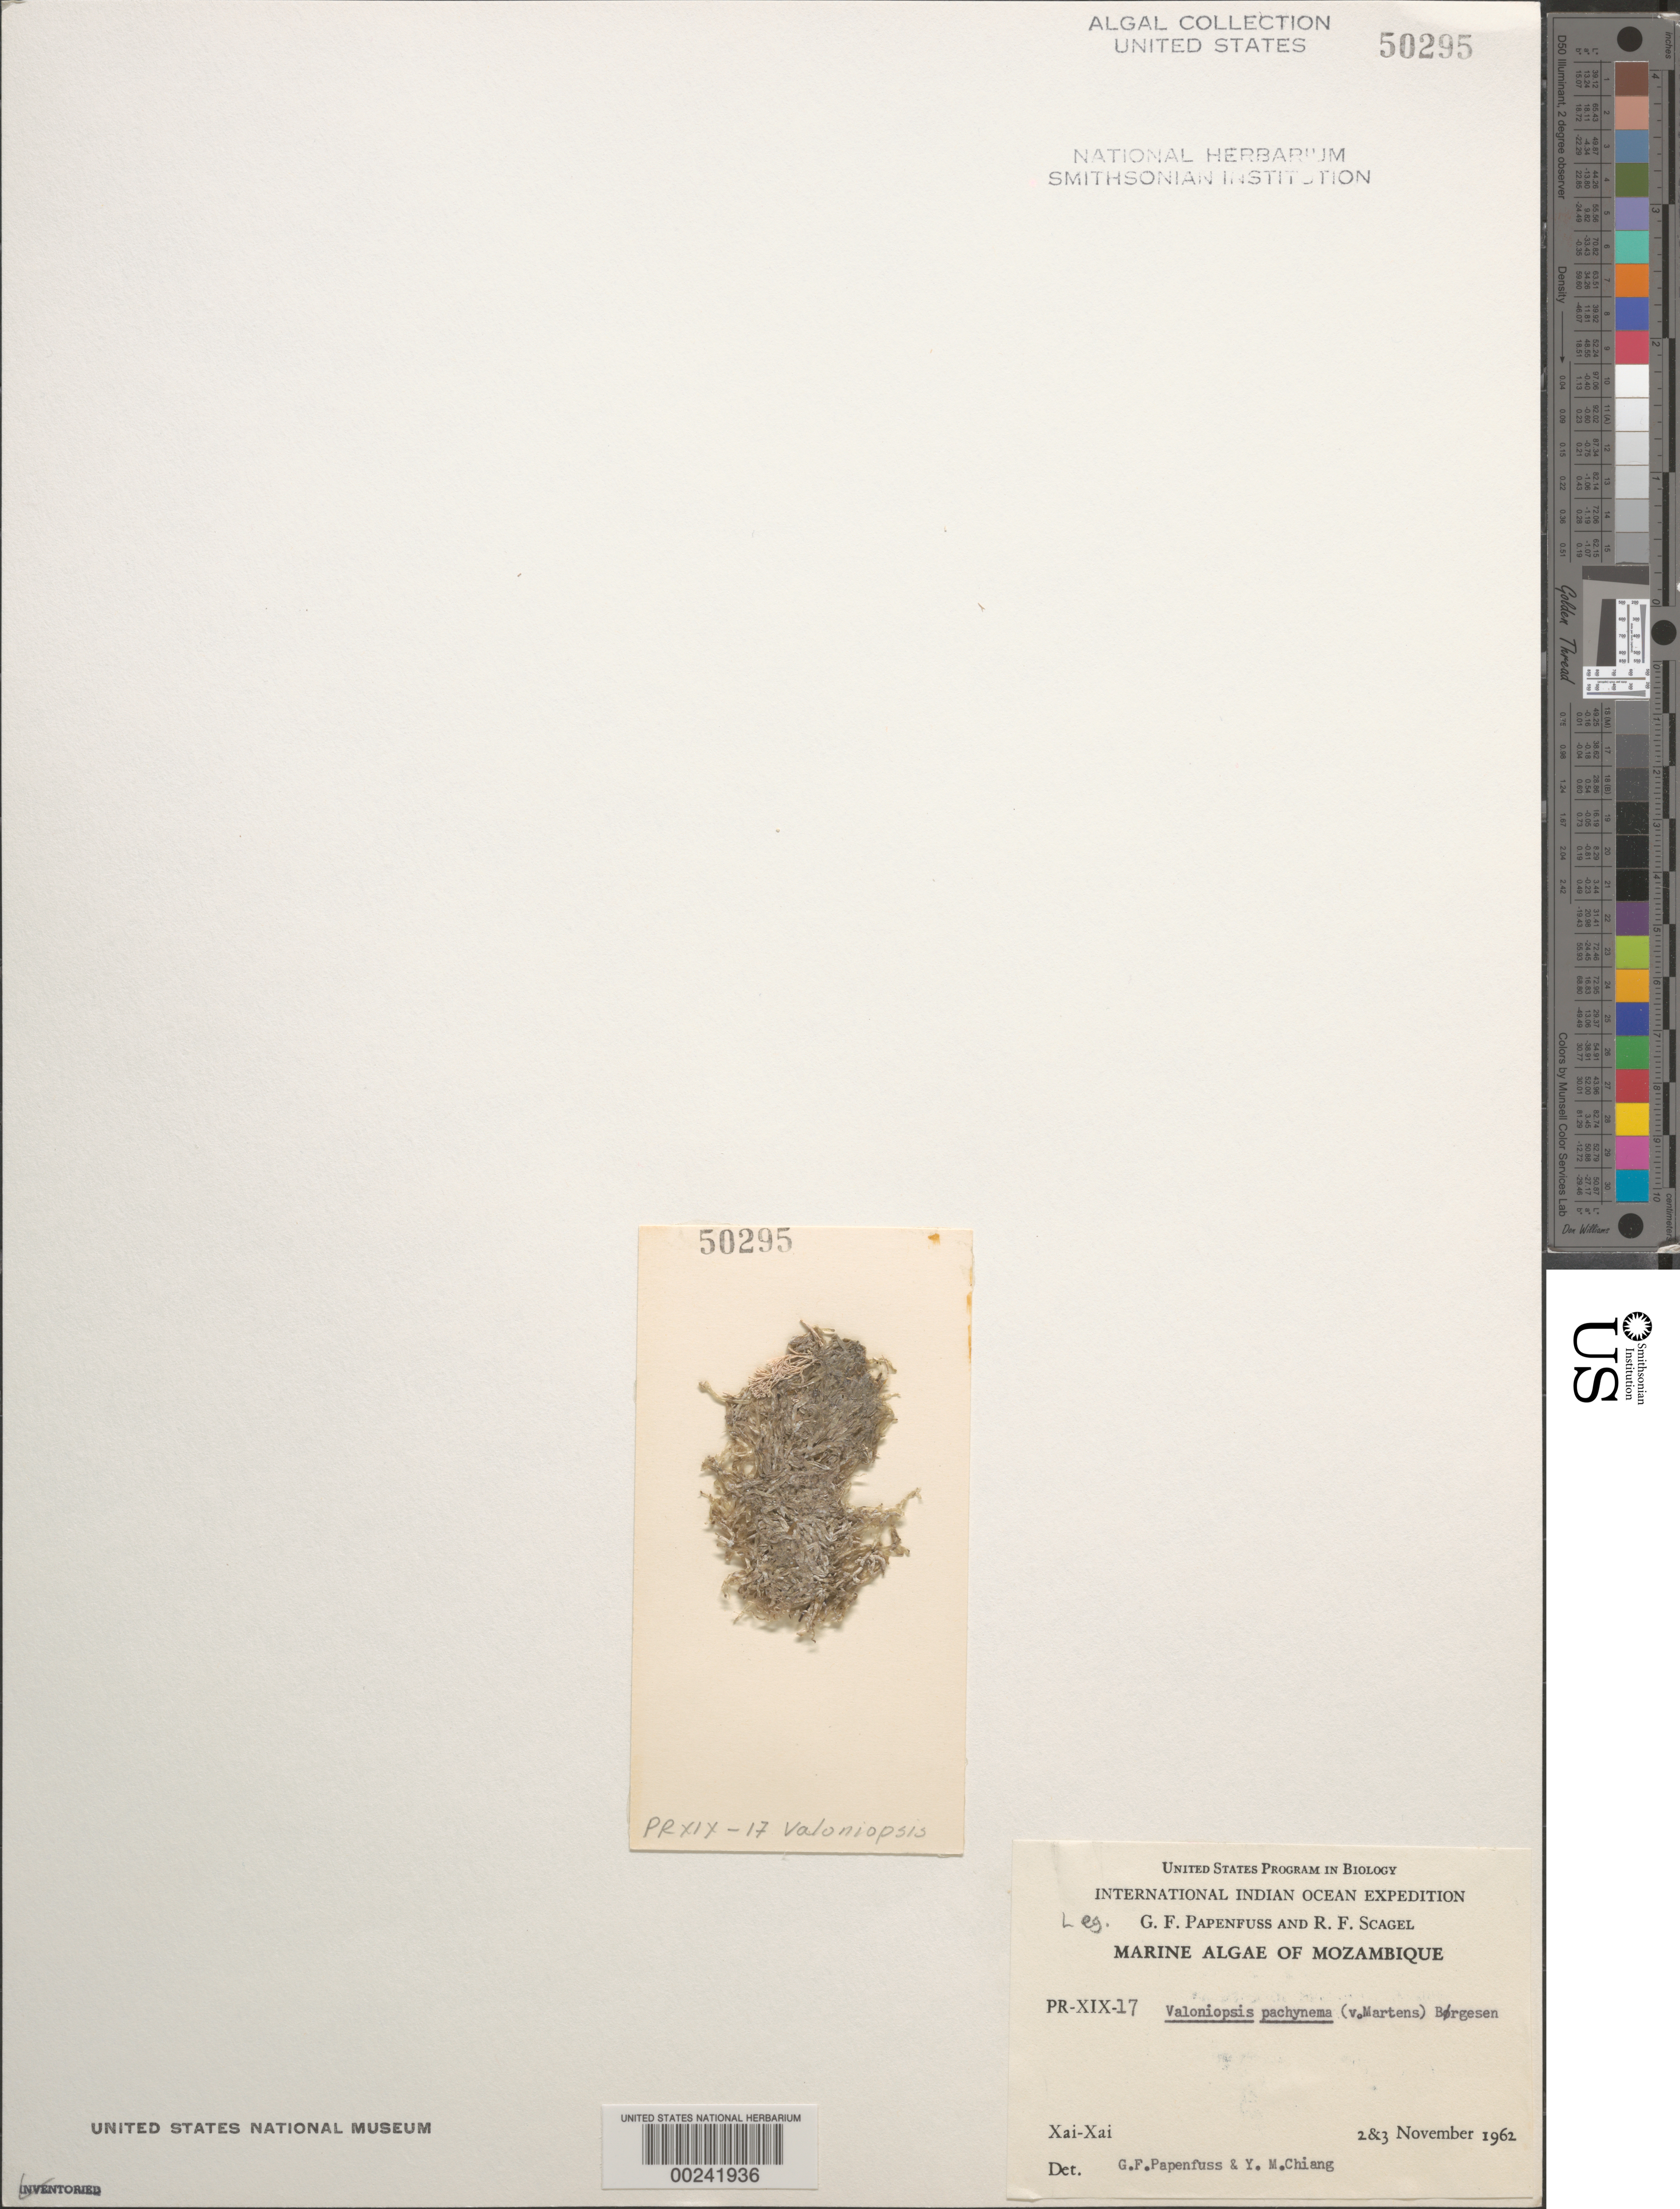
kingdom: Plantae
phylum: Chlorophyta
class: Ulvophyceae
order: Siphonocladales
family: Valoniaceae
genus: Valoniopsis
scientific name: Valoniopsis pachynema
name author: (G. Martens) Børgesen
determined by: Papenfuss, G. F.; Chiang, Y. M.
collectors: G. Papenfuss & R. F. Scagel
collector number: PR-XIV-17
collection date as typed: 02 Nov 1962 and 03 Nov 1962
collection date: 1962-11-02,1962-11-03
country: Mozambique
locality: Xai-Xai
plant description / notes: International Indian Ocean Expedition, 1962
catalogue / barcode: US 50295